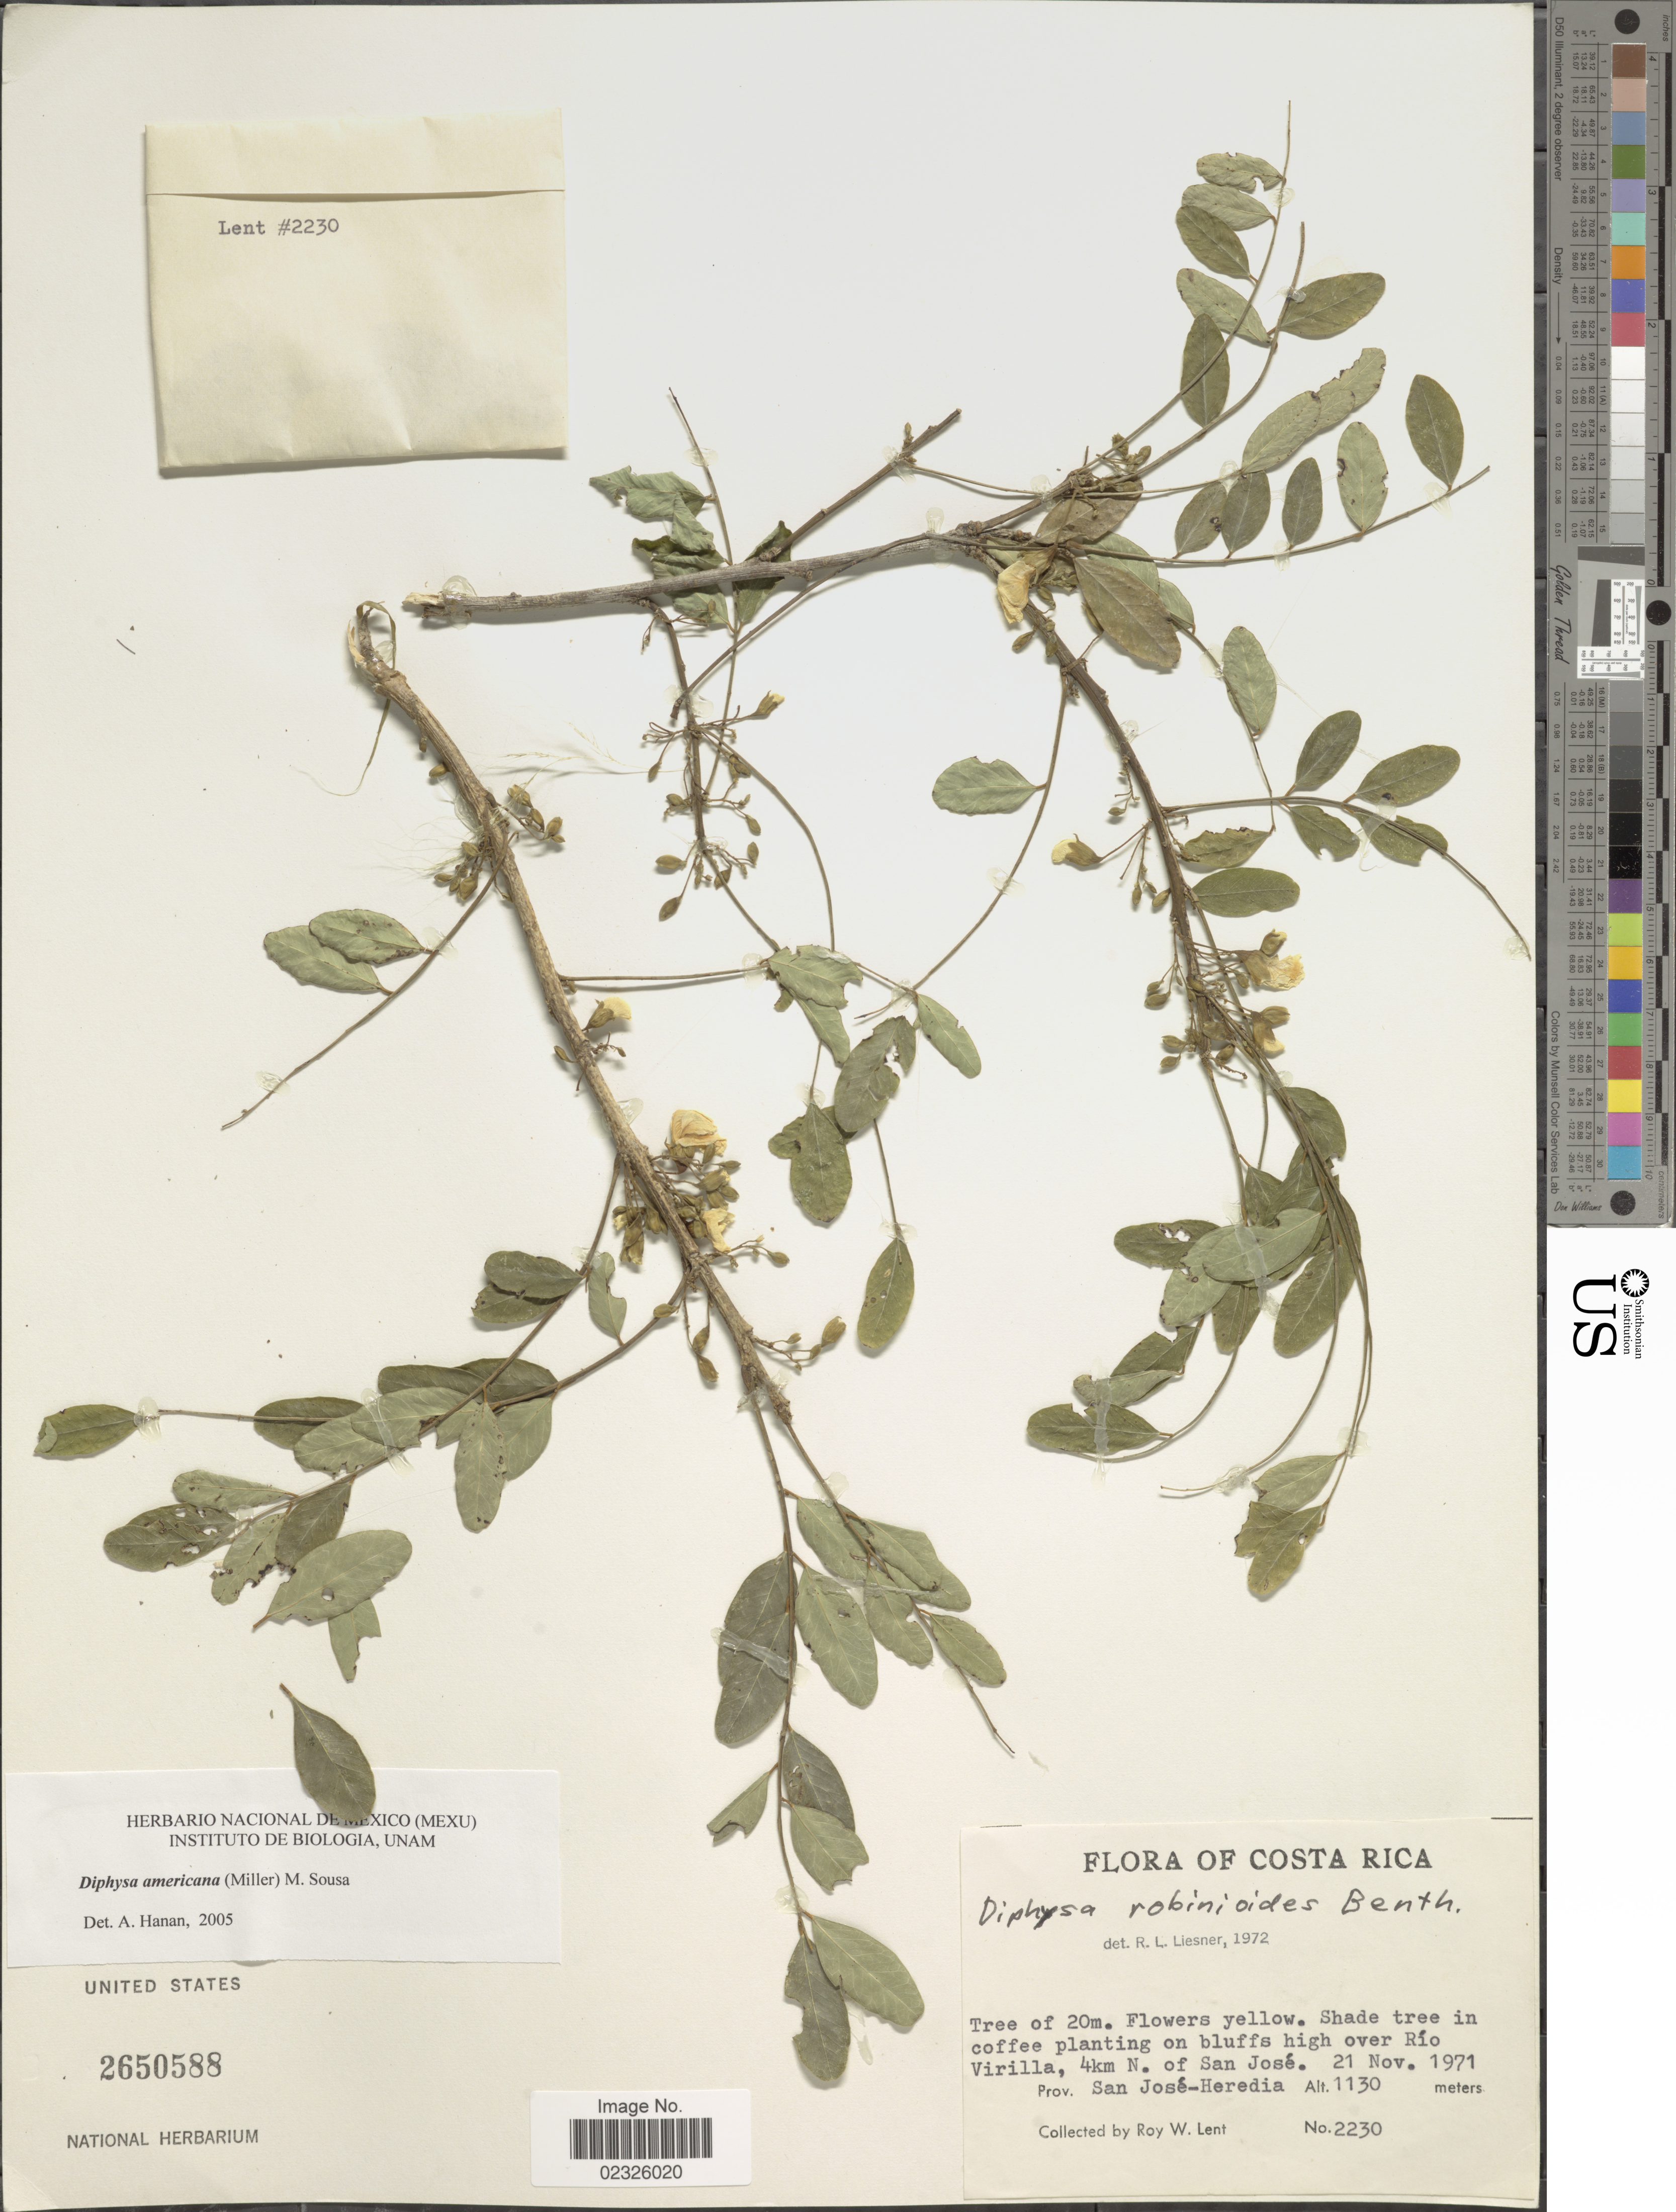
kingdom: Plantae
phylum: Tracheophyta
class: Magnoliopsida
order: Fabales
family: Fabaceae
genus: Diphysa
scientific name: Diphysa americana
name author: (Mill.) M. Sousa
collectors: R. W. Lent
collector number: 2230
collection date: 1971-11-21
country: Costa Rica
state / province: Heredia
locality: Shade tree in coffee planting on bluffs high over Rio Virilla, 4 km N. of San Jose, San Jose-heredia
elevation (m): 1130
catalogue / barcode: US 2650588